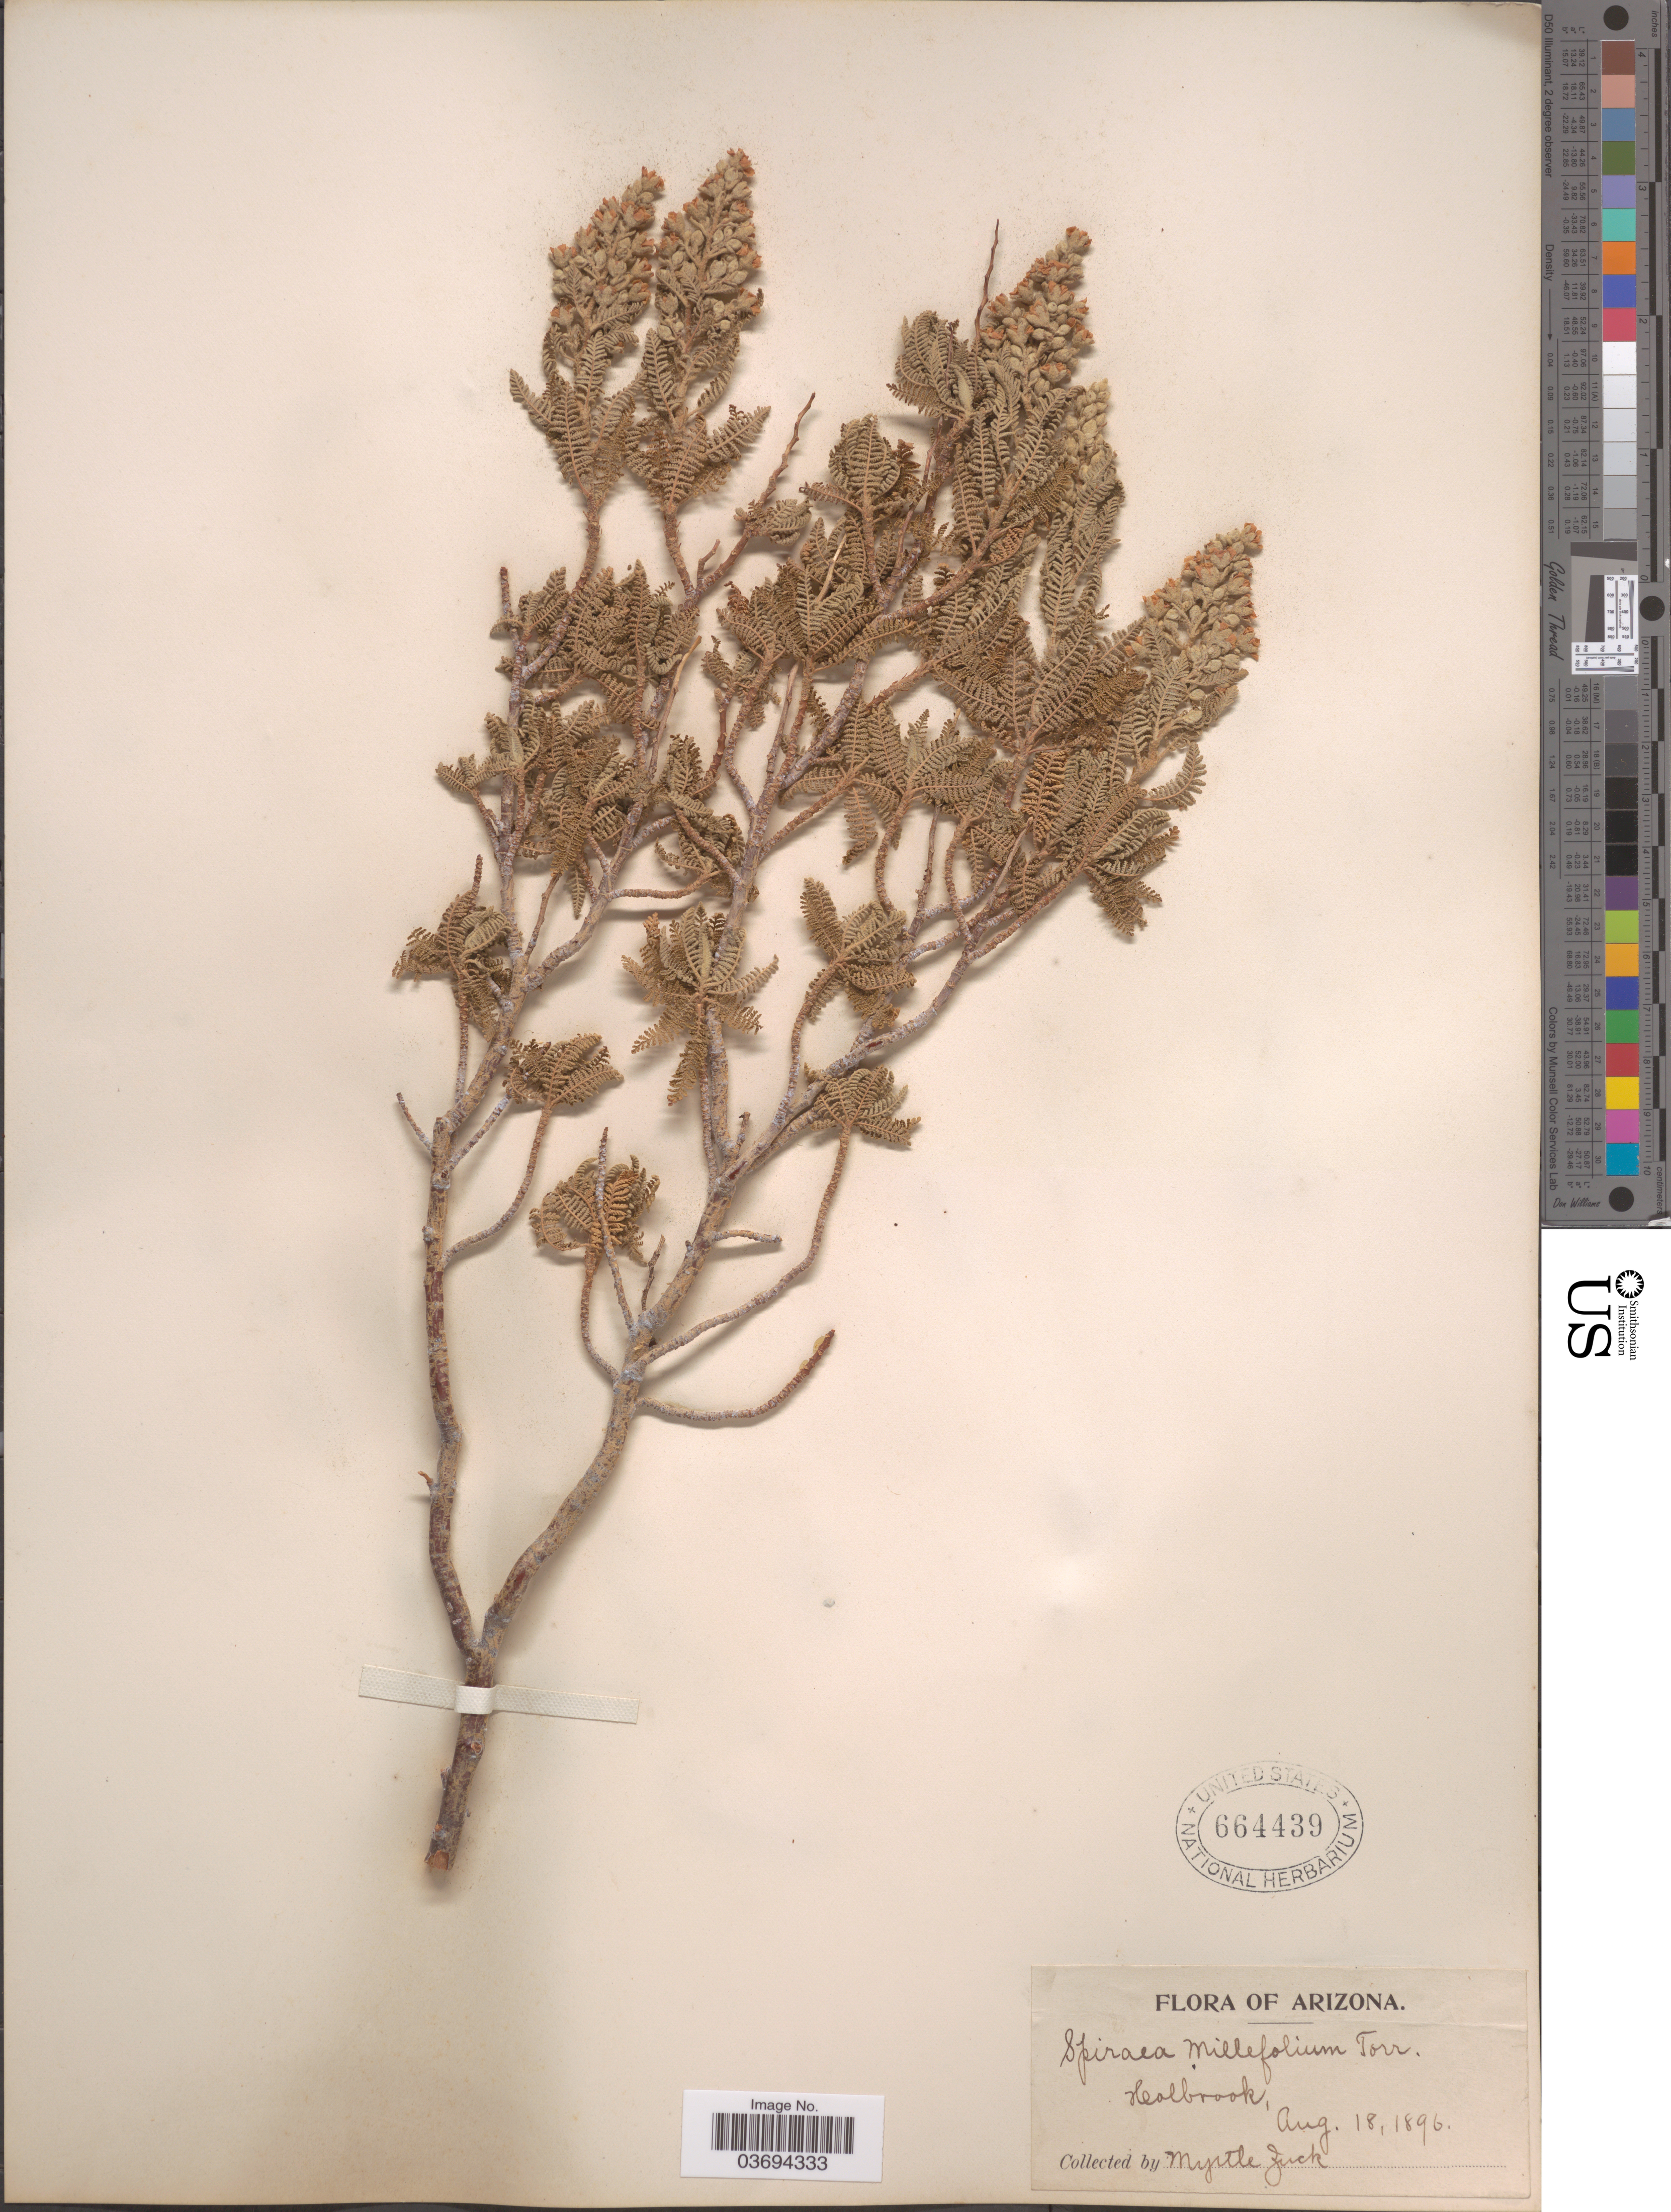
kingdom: Plantae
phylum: Tracheophyta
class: Magnoliopsida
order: Rosales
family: Rosaceae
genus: Chamaebatiaria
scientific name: Chamaebatiaria millefolium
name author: (Torr.) Maxim.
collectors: M. Zuck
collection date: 1896-08-18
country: United States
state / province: Arizona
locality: Holbrook.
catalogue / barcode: US 664439